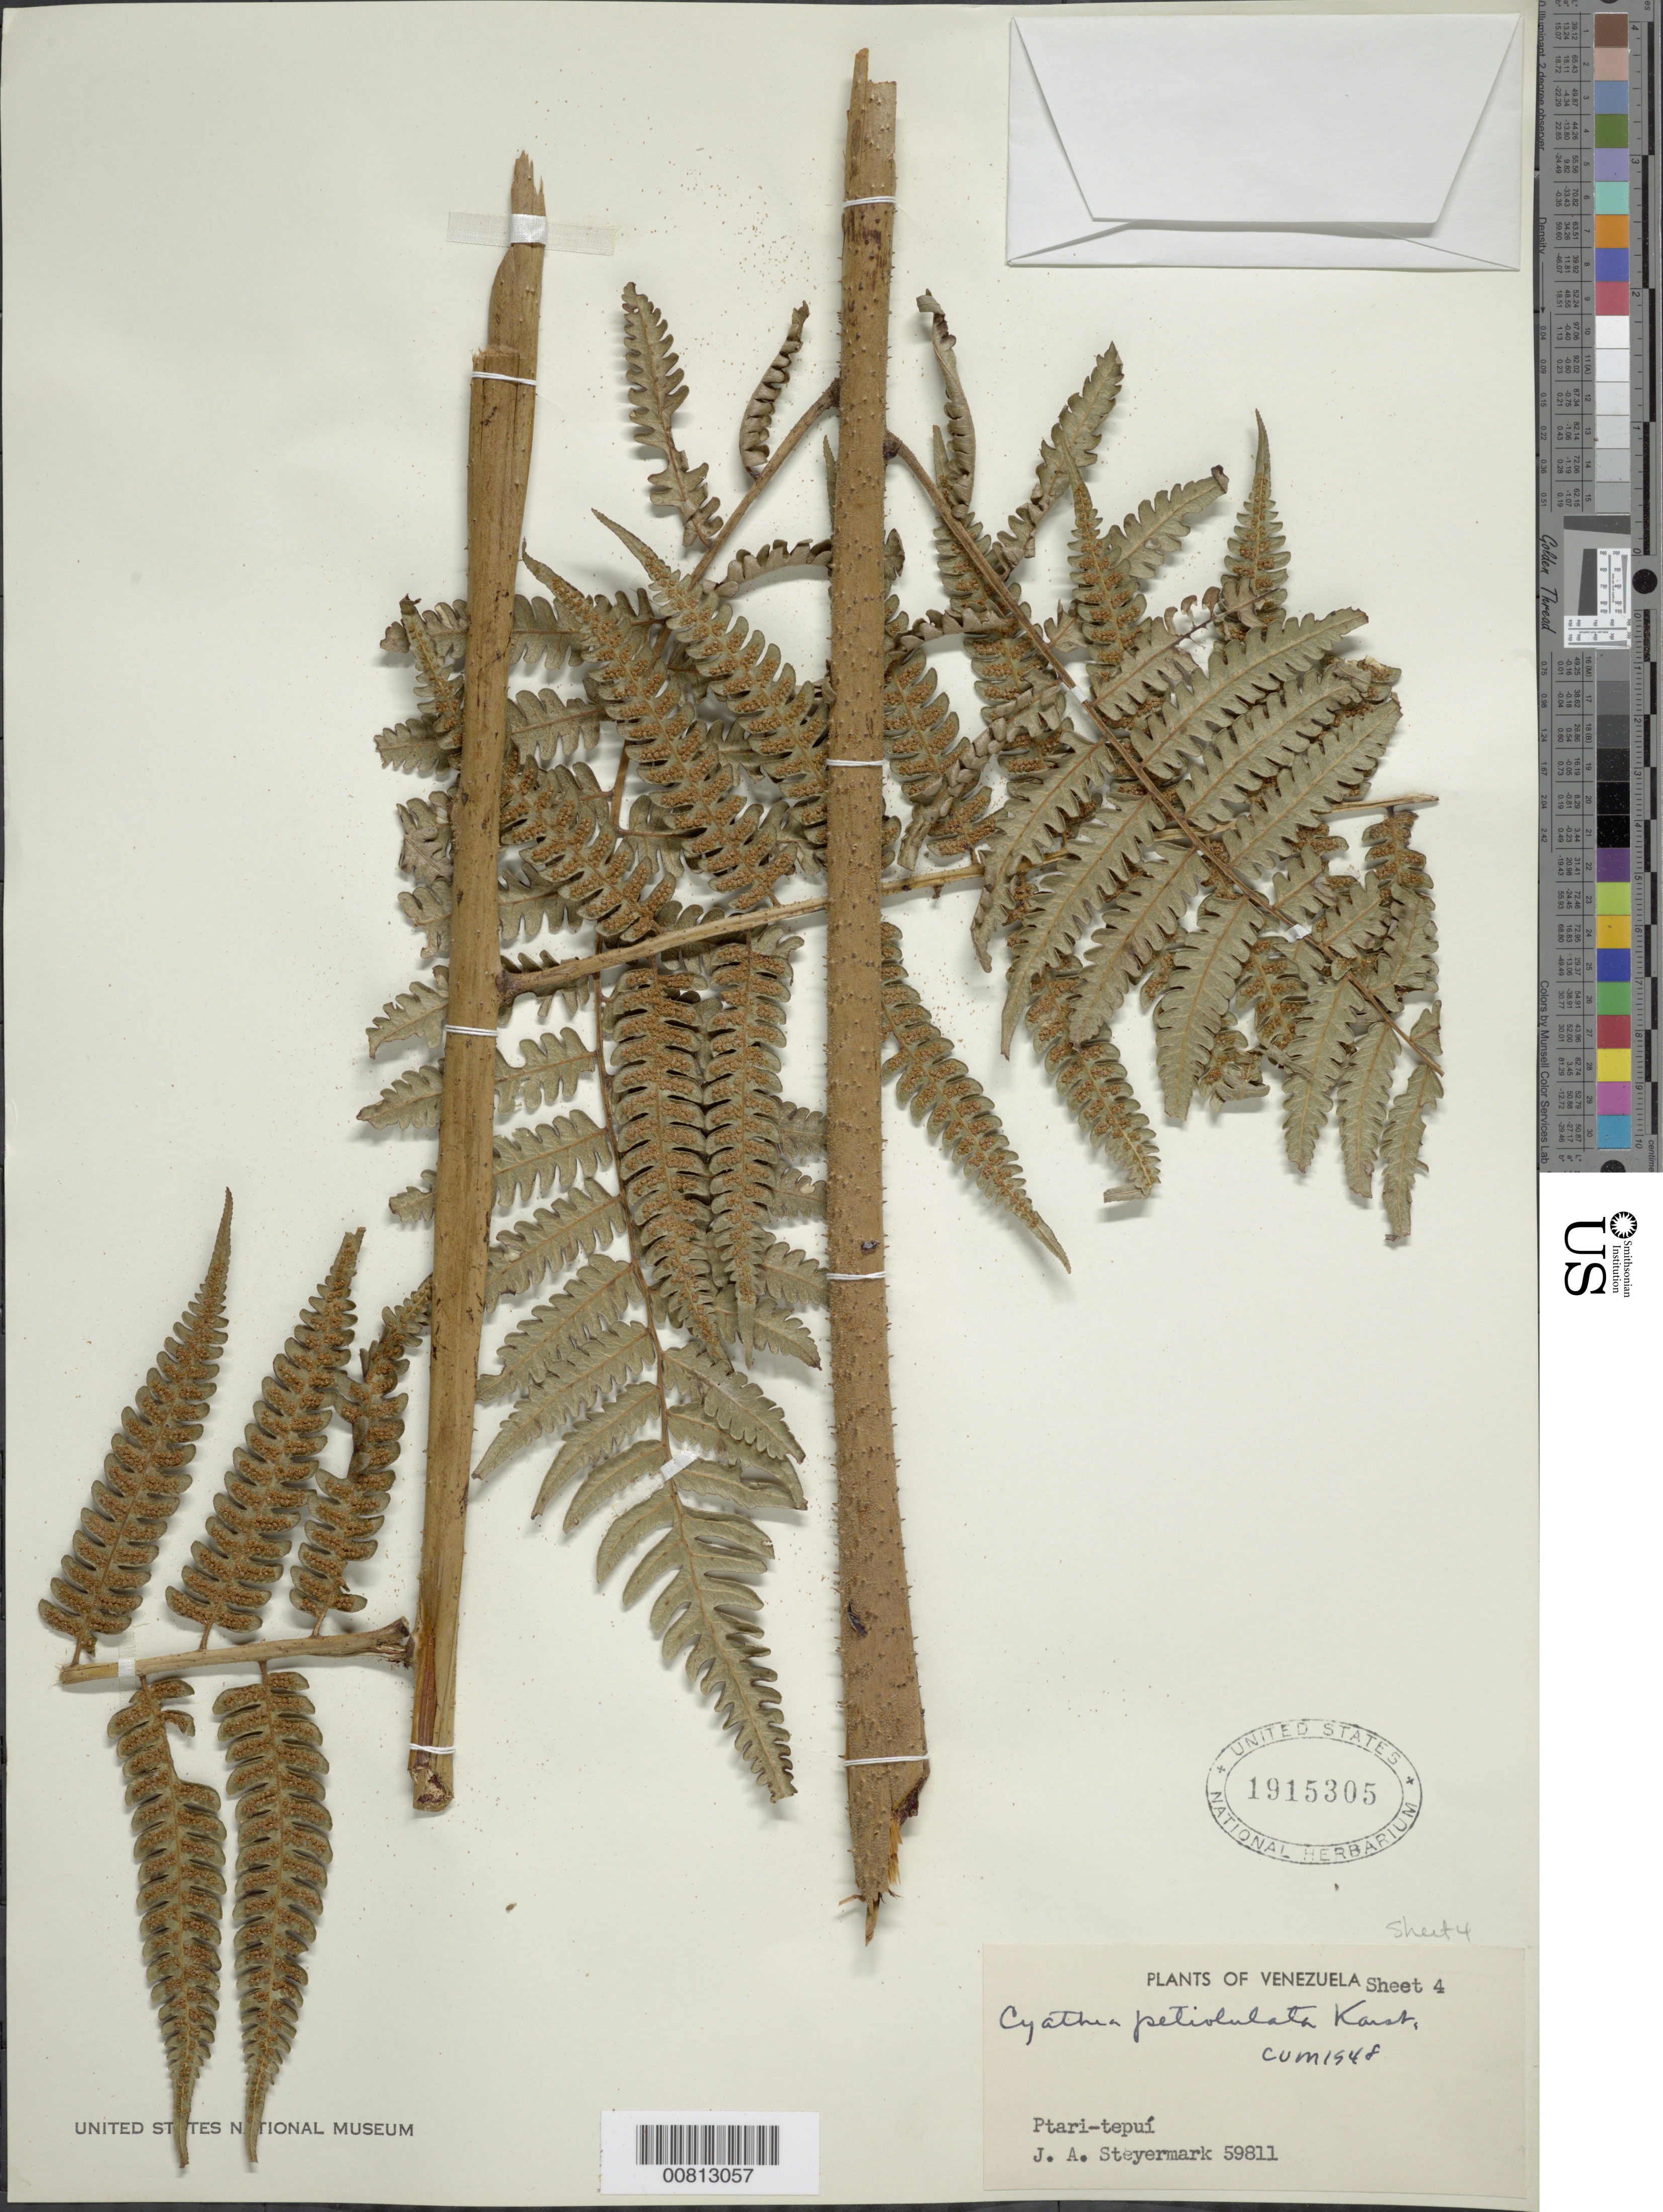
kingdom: Plantae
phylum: Tracheophyta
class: Polypodiopsida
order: Cyatheales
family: Cyatheaceae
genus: Cyathea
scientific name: Cyathea divergens var. divergens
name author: Kunze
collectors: J. Steyermark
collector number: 59811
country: Venezuela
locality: Ptari-tepuí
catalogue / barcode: US 1915305